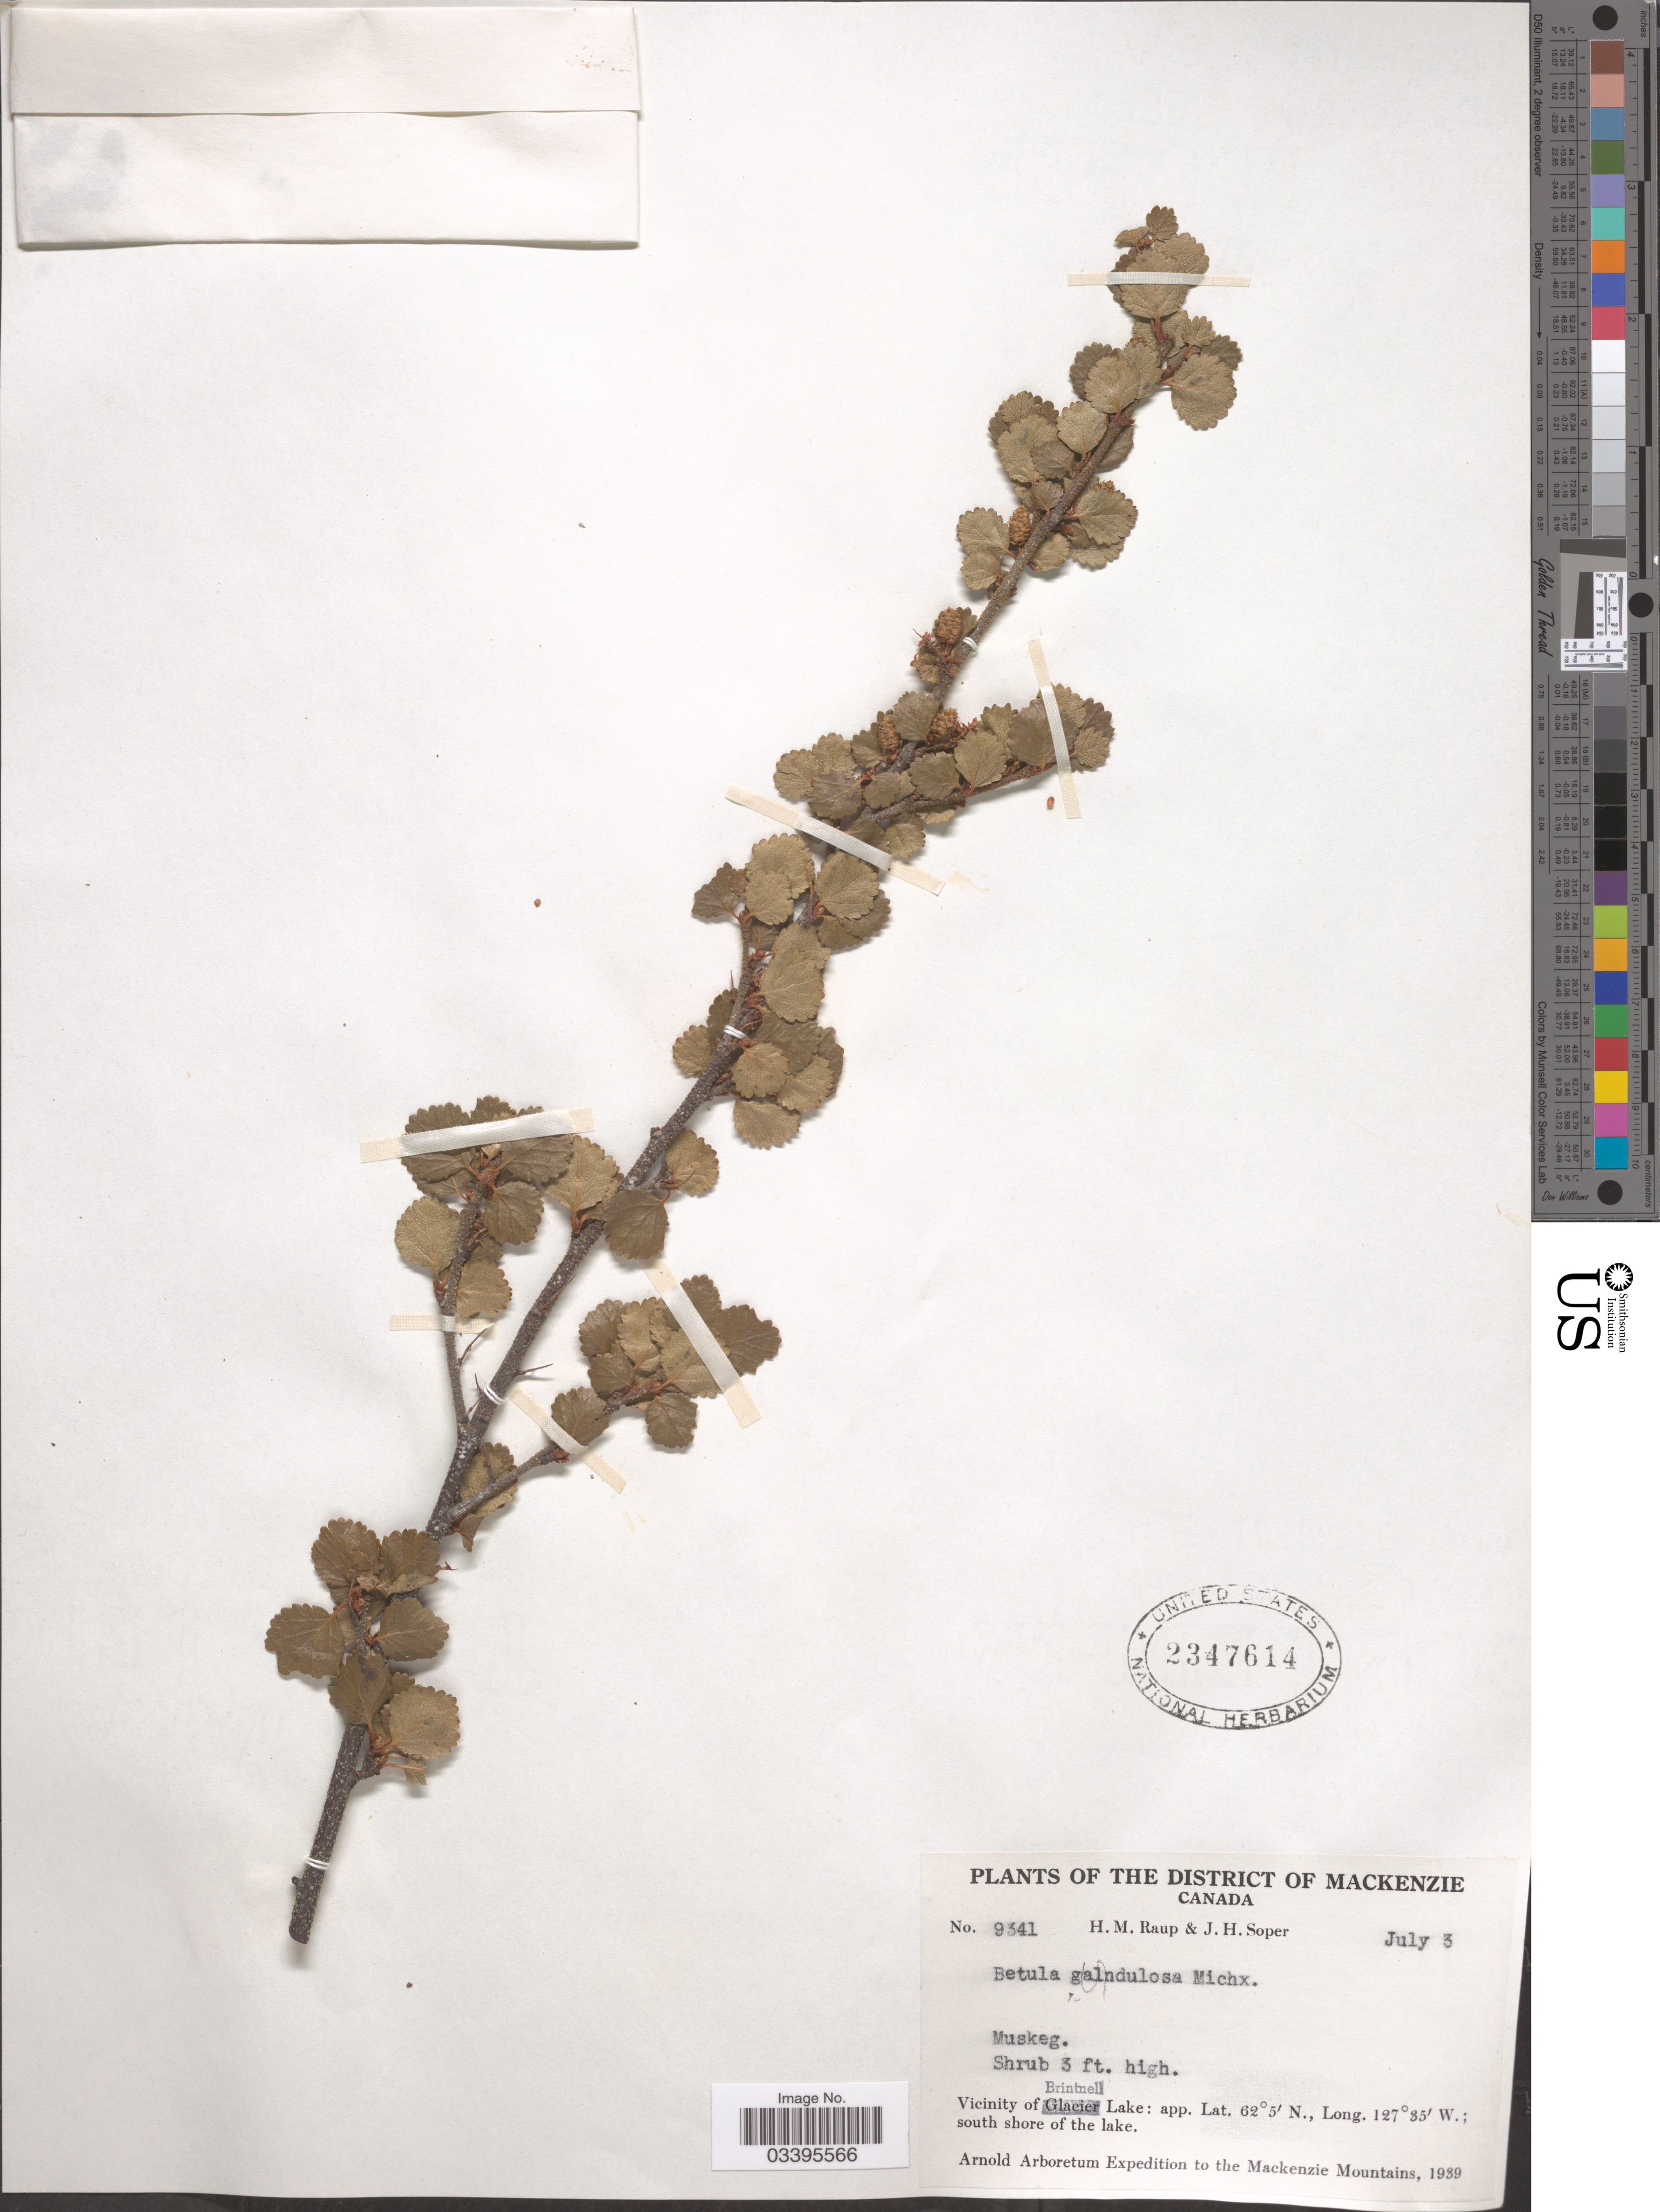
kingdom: Plantae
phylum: Tracheophyta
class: Magnoliopsida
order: Fagales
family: Betulaceae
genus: Betula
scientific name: Betula glandulosa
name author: Michx.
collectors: H. Raup & J. H. Soper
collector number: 9341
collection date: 1939-07-03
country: Canada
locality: The District of Mackenzie. Muskeg. Vicinity of Brintnell Lake; south shore of the lake.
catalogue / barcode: US 2347614